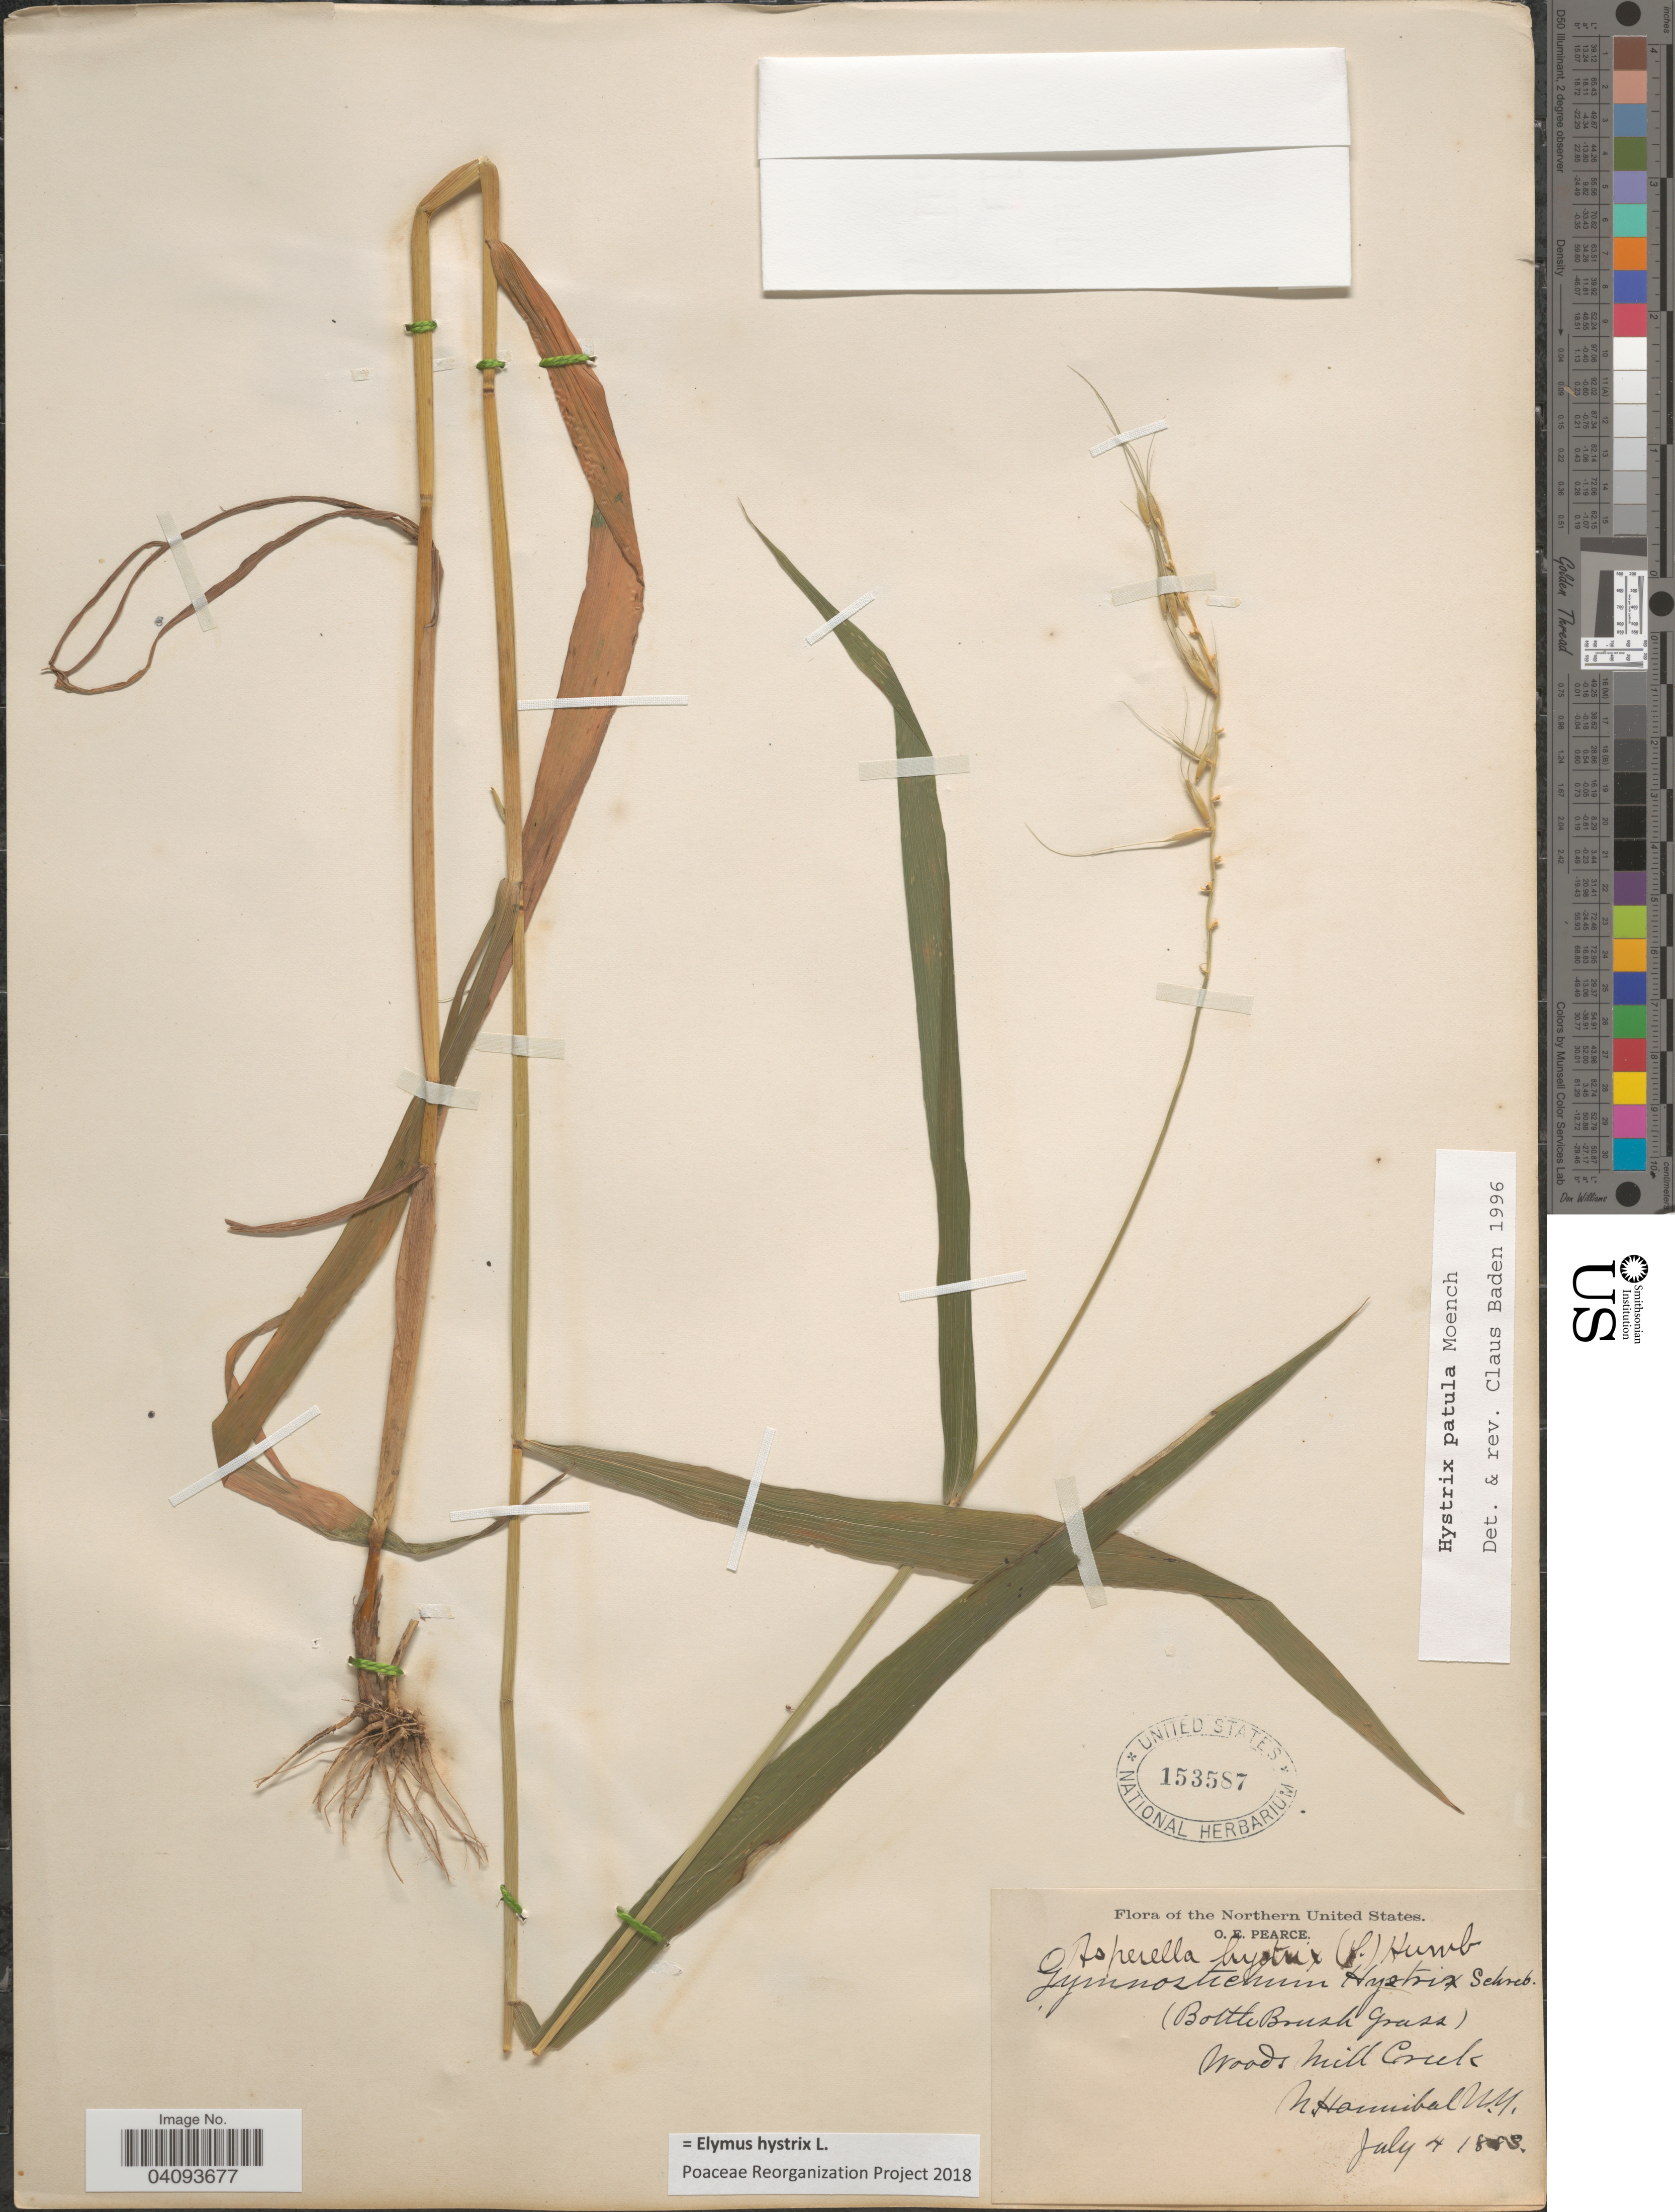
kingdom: Plantae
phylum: Tracheophyta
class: Liliopsida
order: Poales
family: Poaceae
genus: Elymus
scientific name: Elymus hystrix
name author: L.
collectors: O. E. Pearce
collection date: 1883-07-04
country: United States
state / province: New York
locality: Woods Mill Creek. N. Hannibal.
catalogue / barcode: US 153587